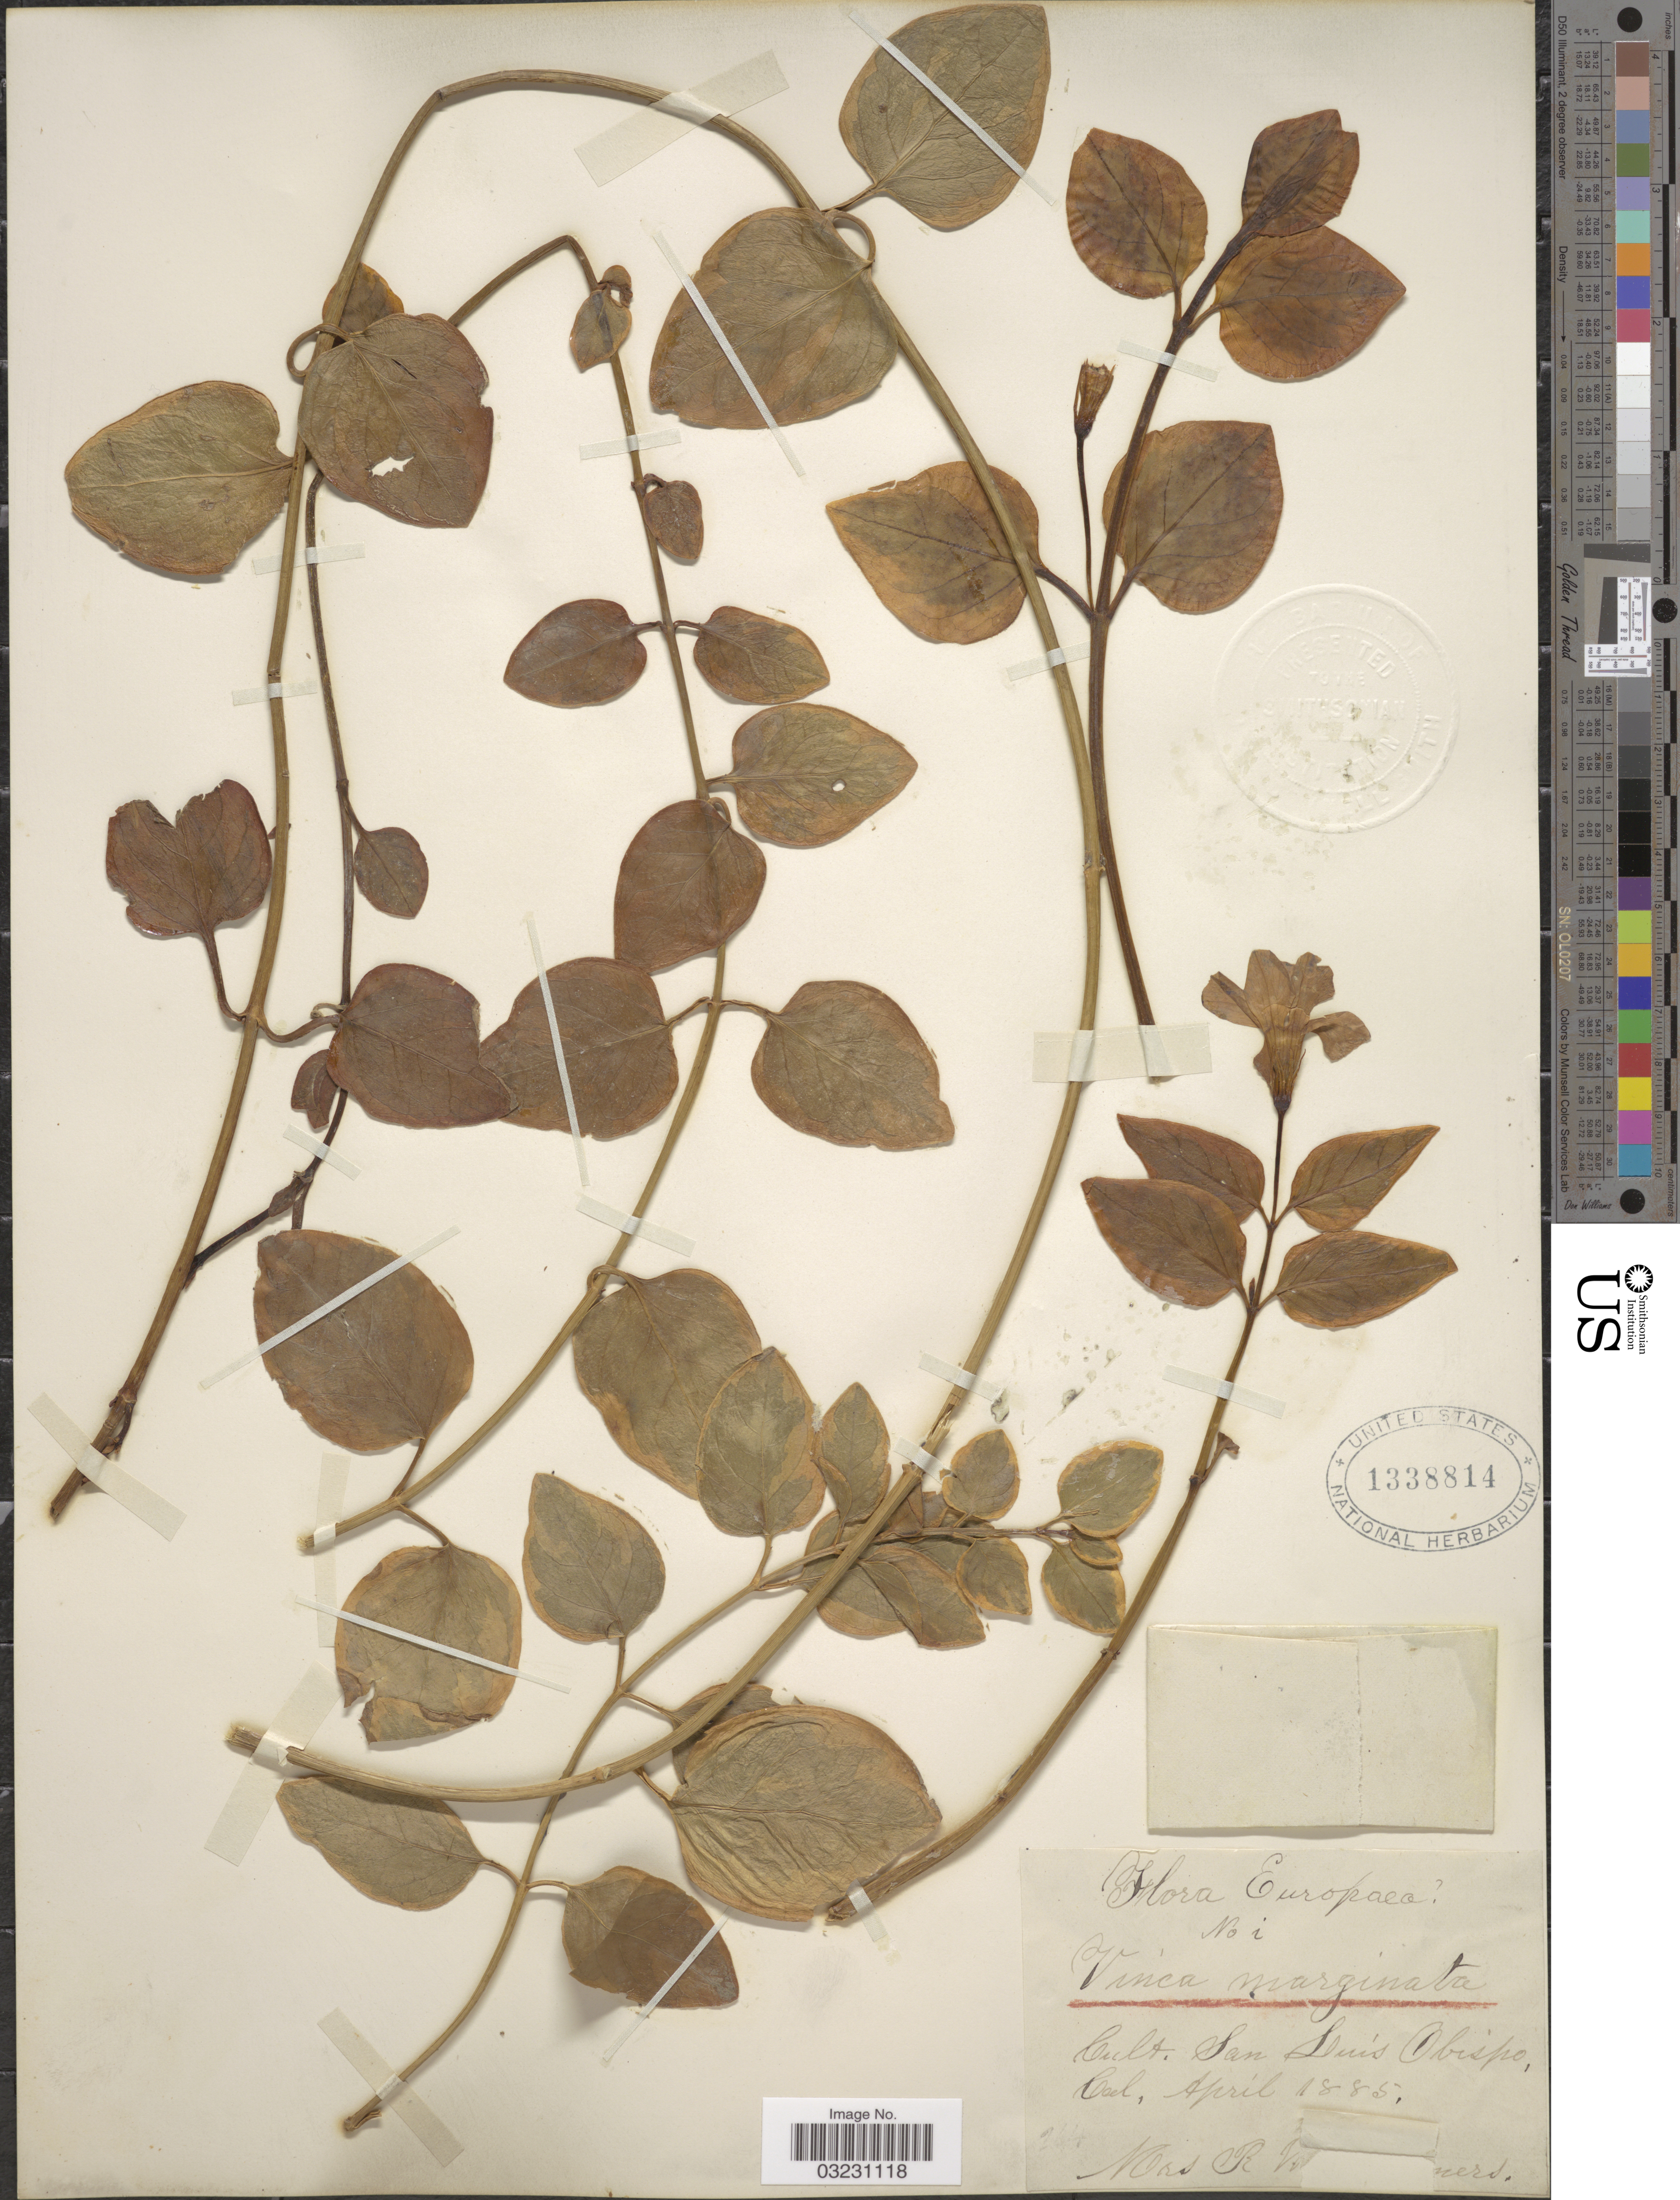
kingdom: Plantae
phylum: Tracheophyta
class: Magnoliopsida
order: Gentianales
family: Apocynaceae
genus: Vinca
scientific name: Vinca major 'Marginata'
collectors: R. Summers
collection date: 1885-04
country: United States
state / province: California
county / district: San Luis Obispo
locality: San Luis Obispo.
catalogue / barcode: US 1338814